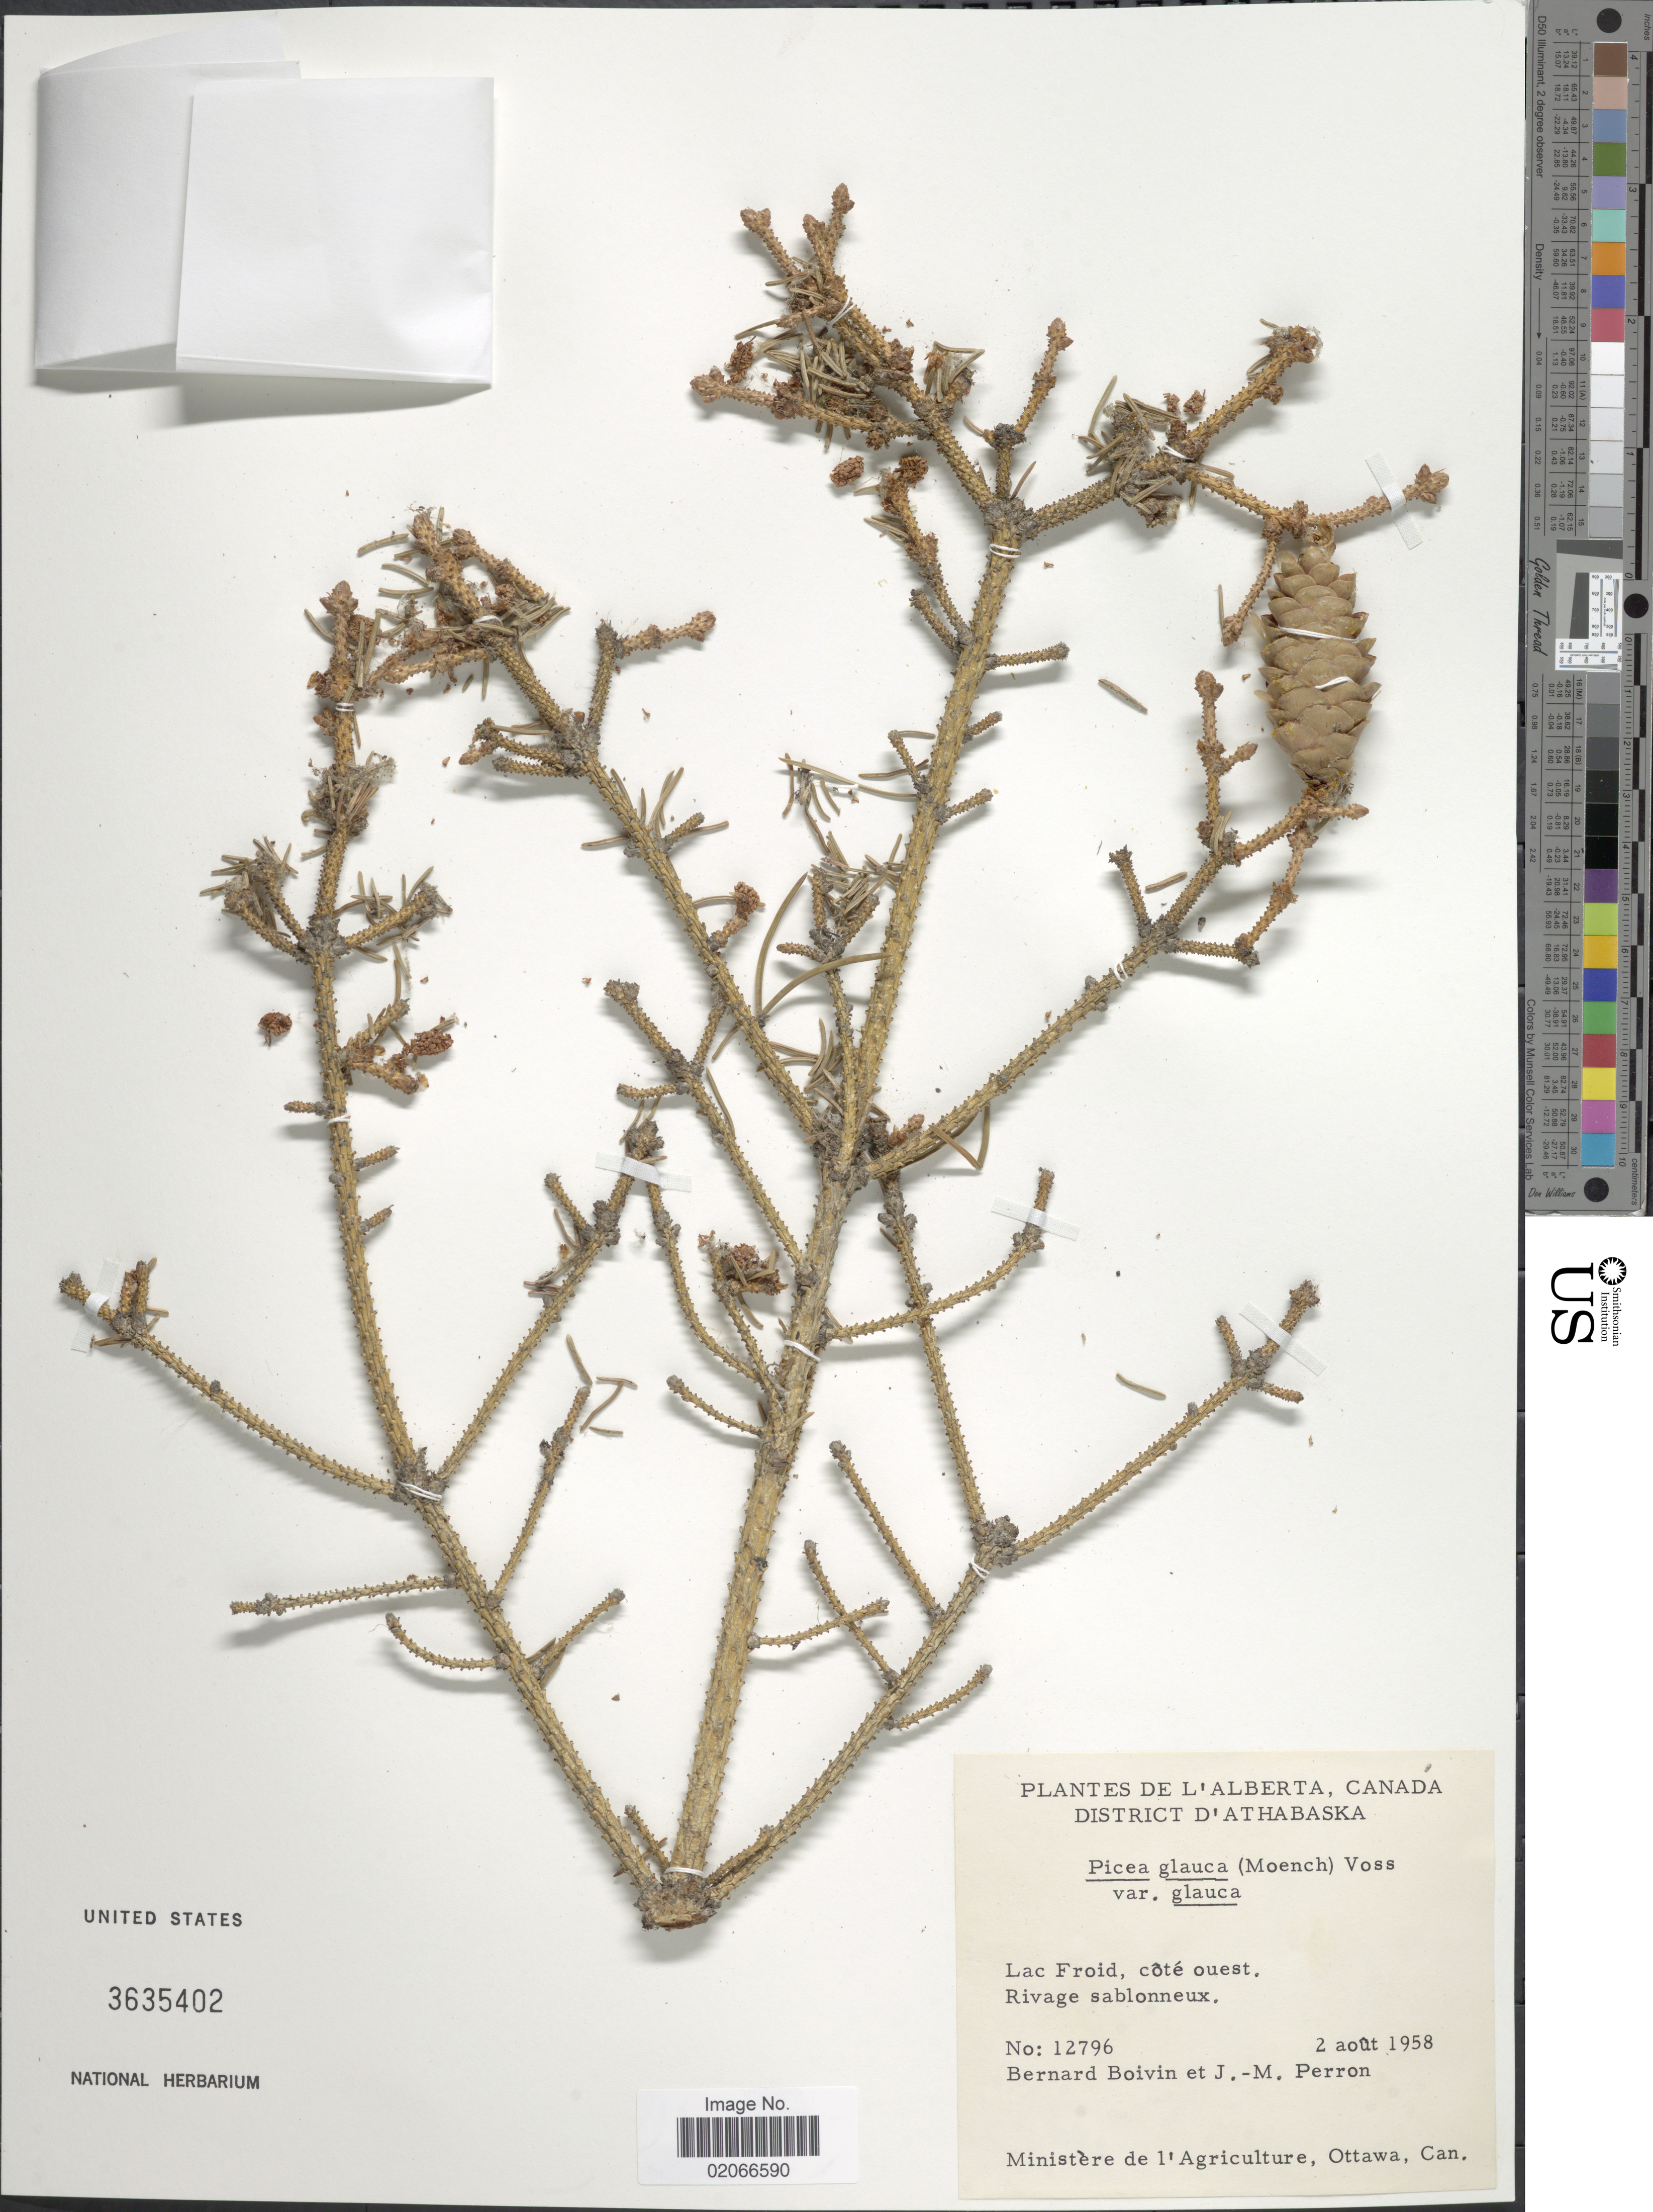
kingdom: Plantae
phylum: Tracheophyta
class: Pinopsida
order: Pinales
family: Pinaceae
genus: Picea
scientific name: Picea glauca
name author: (Moench) Voss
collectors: J. R. B. Boivin & J. Perron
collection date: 1958-08-02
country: Canada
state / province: Alberta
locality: District D' Athabaska, Lac Froid, cote ouest, Rivage sablonneaux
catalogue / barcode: US 3635402